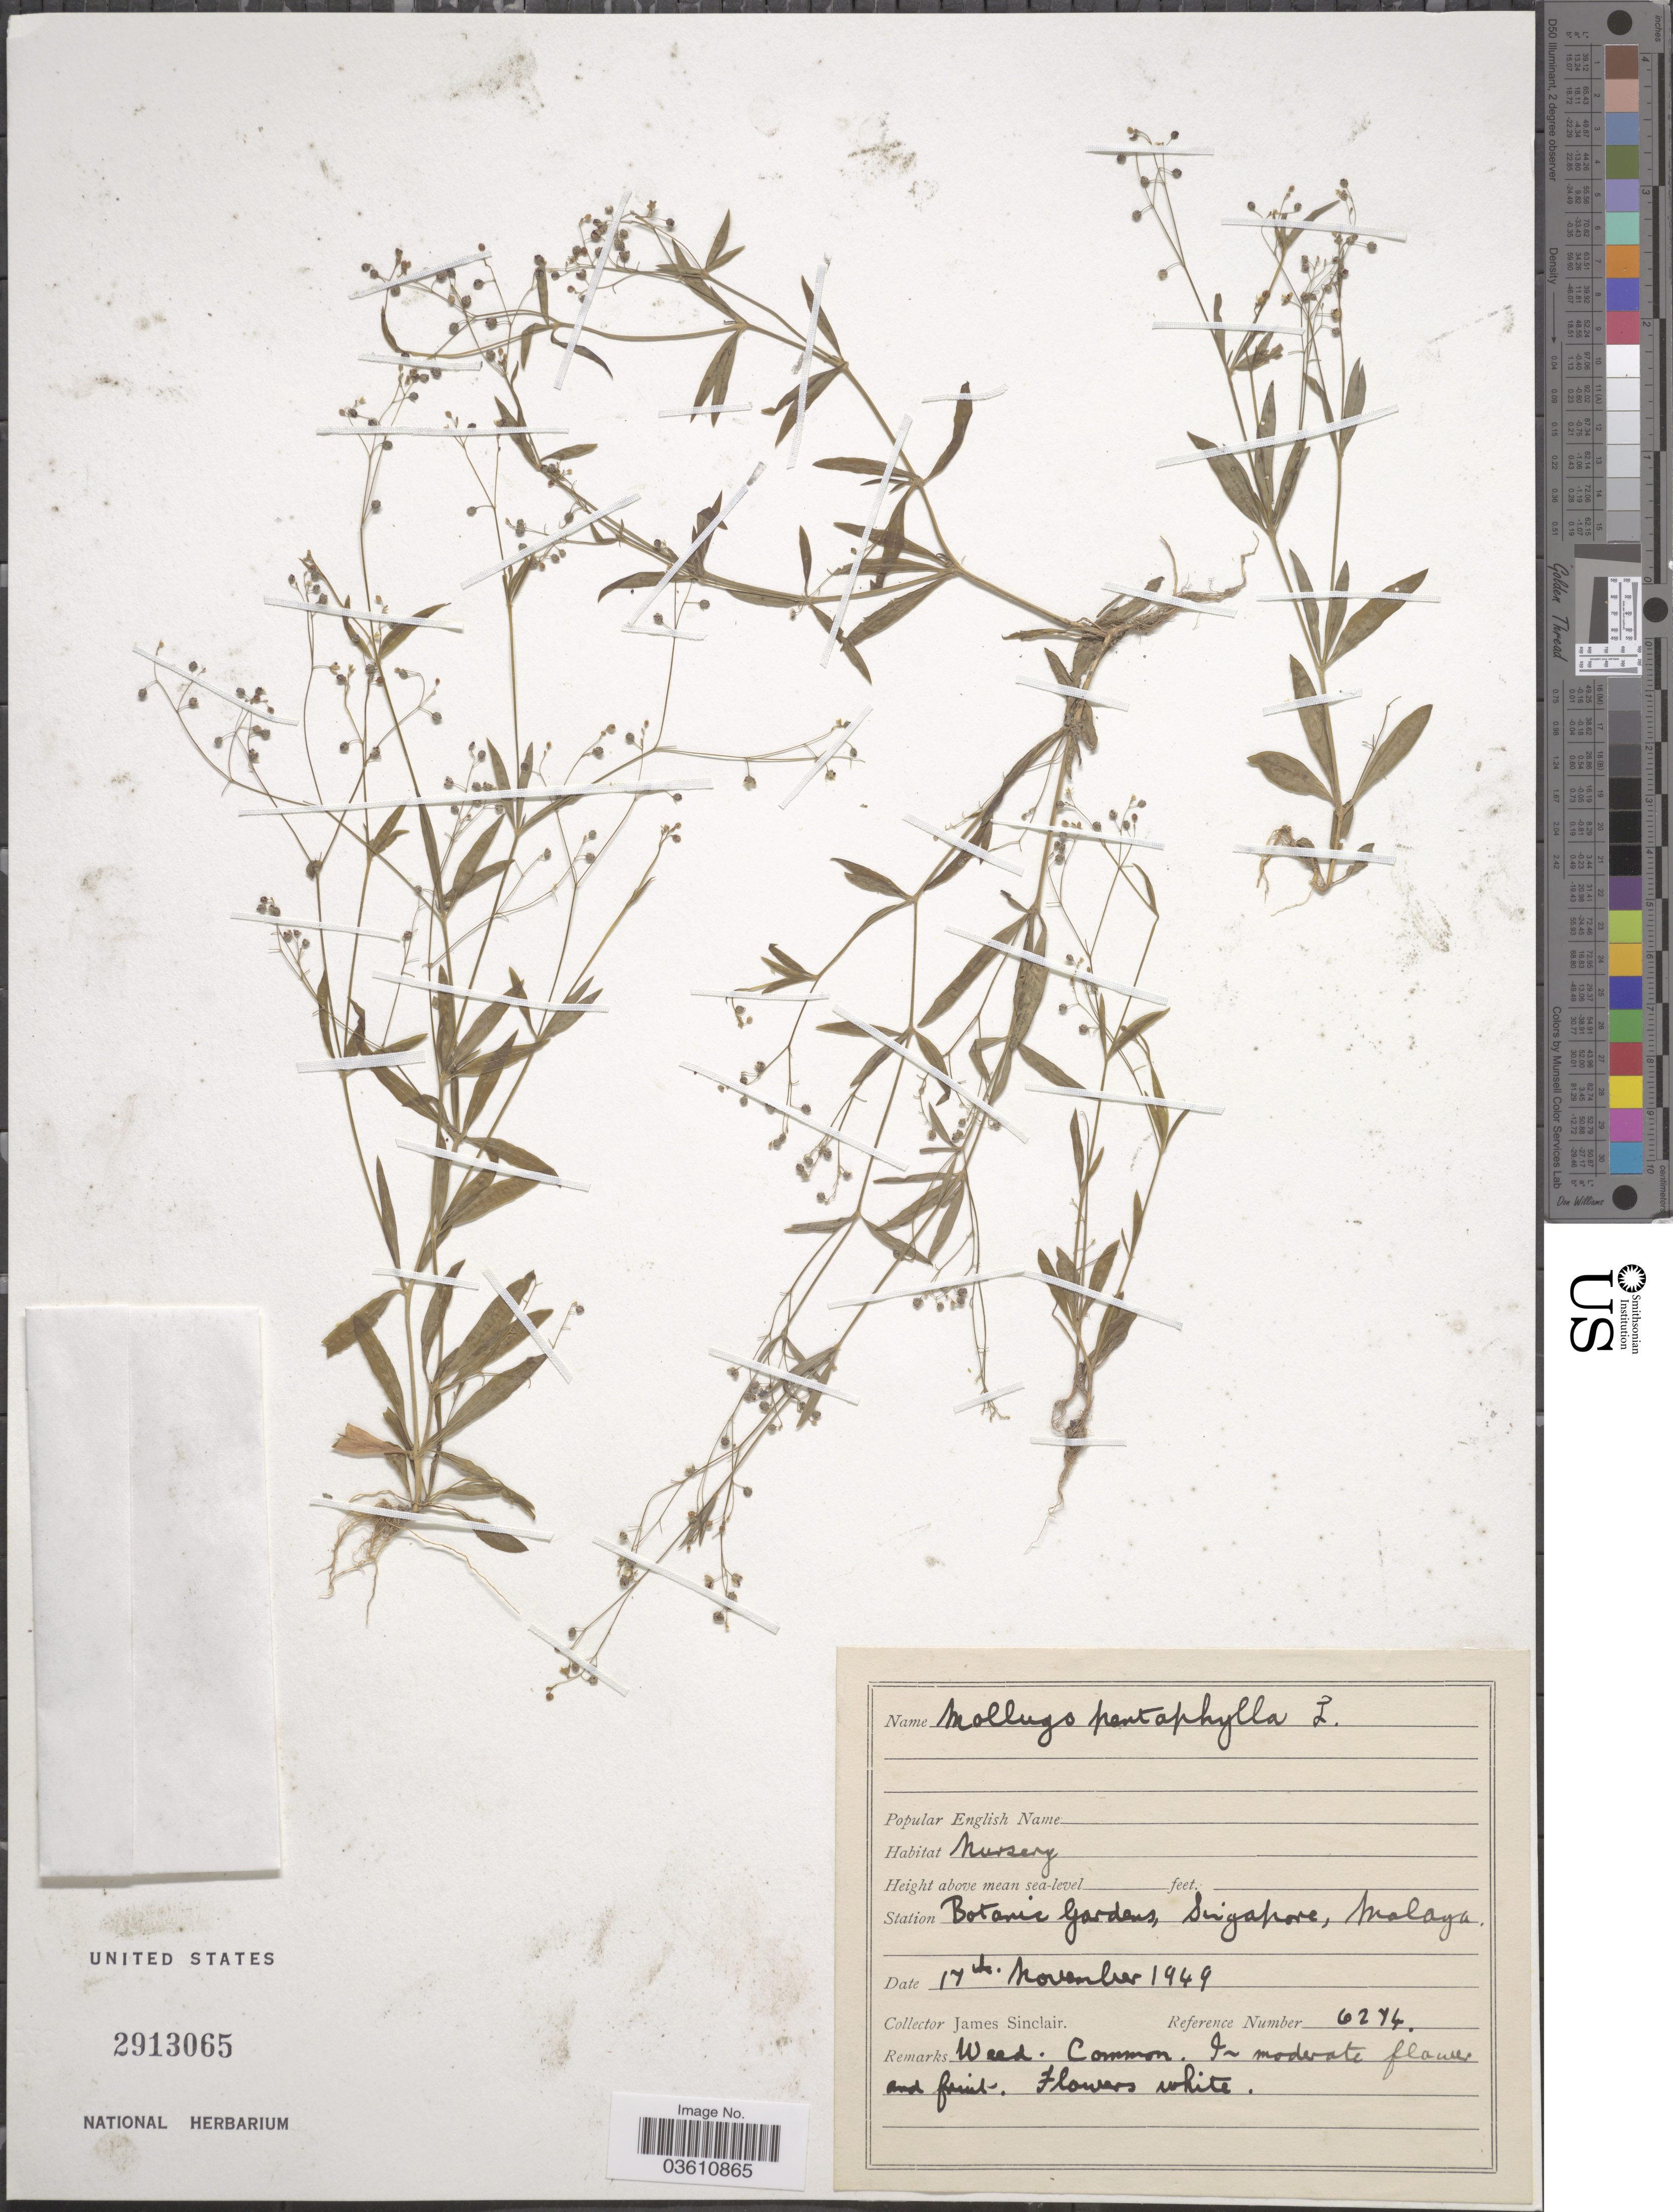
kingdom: Plantae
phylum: Tracheophyta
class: Magnoliopsida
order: Caryophyllales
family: Molluginaceae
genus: Trigastrotheca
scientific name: Trigastrotheca pentaphylla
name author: (L.) Thulin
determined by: Strong, Mark T., (BOT), Smithsonian Institution - National Museum of Natural History (UNITED STATES)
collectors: J. Sinclair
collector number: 6274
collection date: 1949-11-17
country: Singapore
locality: Station Botanic gardens, Malaya.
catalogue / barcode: US 2913065